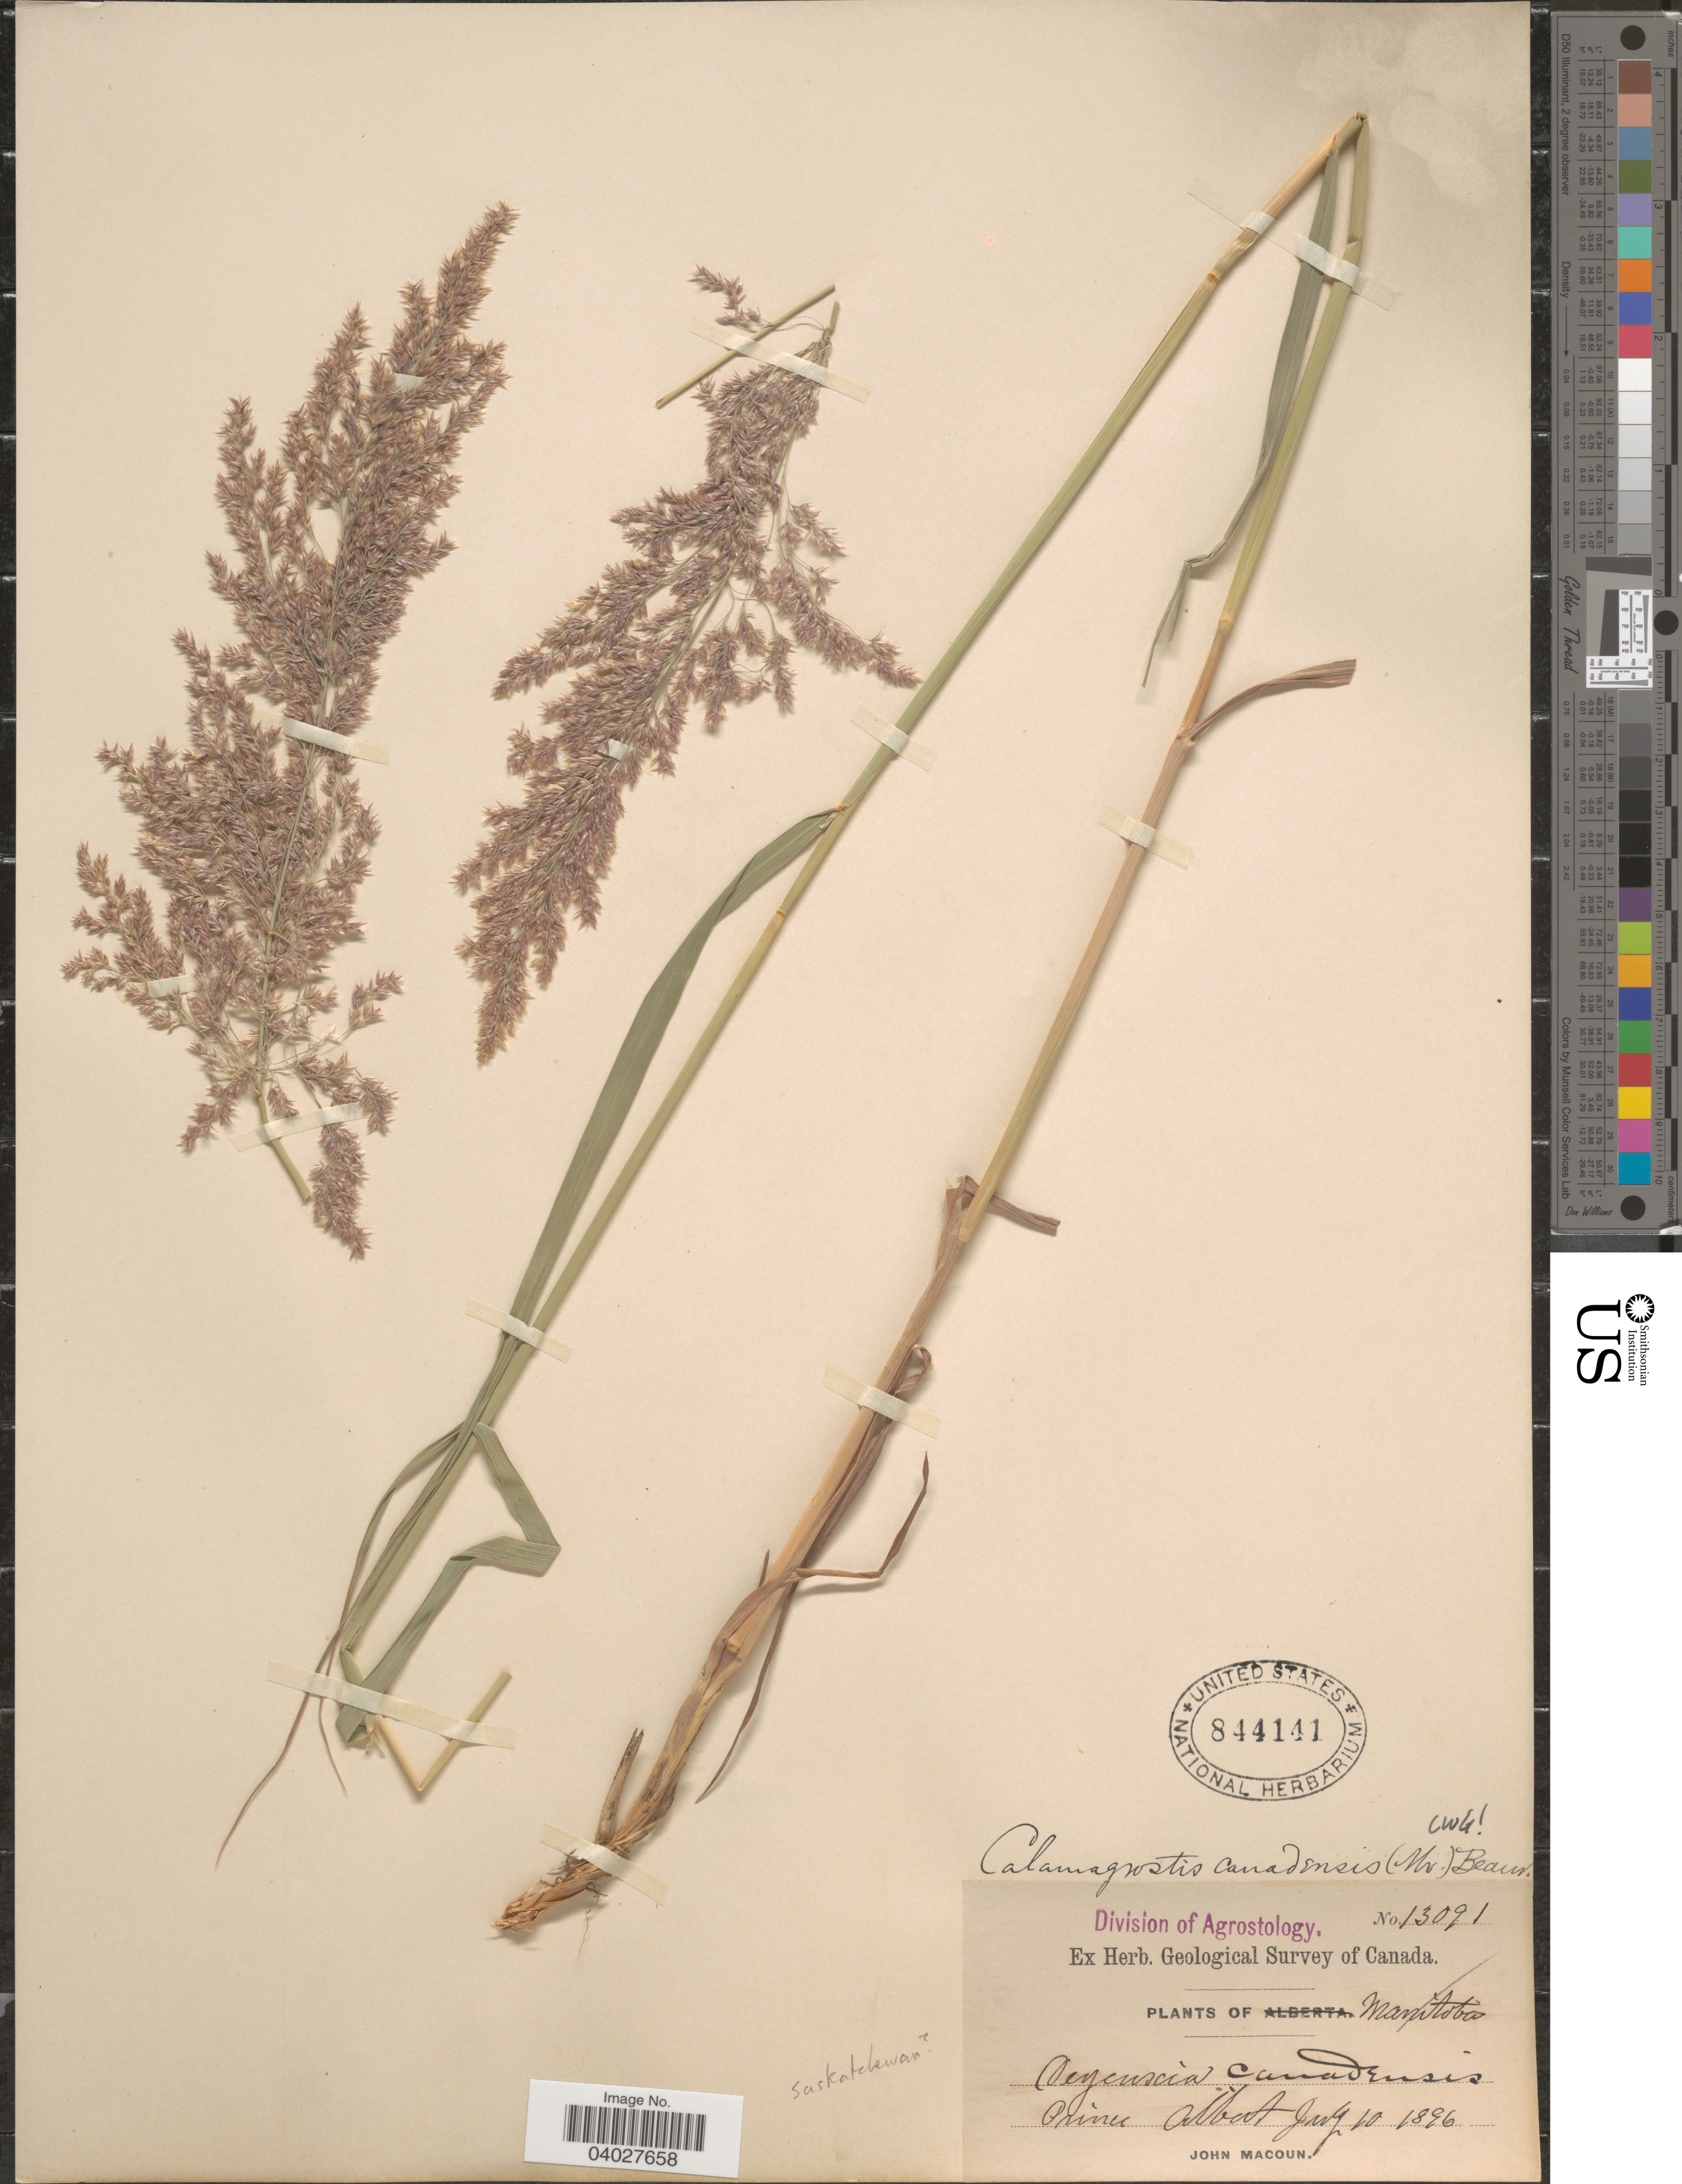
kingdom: Plantae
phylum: Tracheophyta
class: Liliopsida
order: Poales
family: Poaceae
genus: Calamagrostis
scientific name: Calamagrostis canadensis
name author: (Michx.) P. Beauv.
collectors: J. Macoun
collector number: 13091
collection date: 1896-07-10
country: Canada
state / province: Saskatchewan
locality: Prince Albert.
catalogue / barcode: US 844141